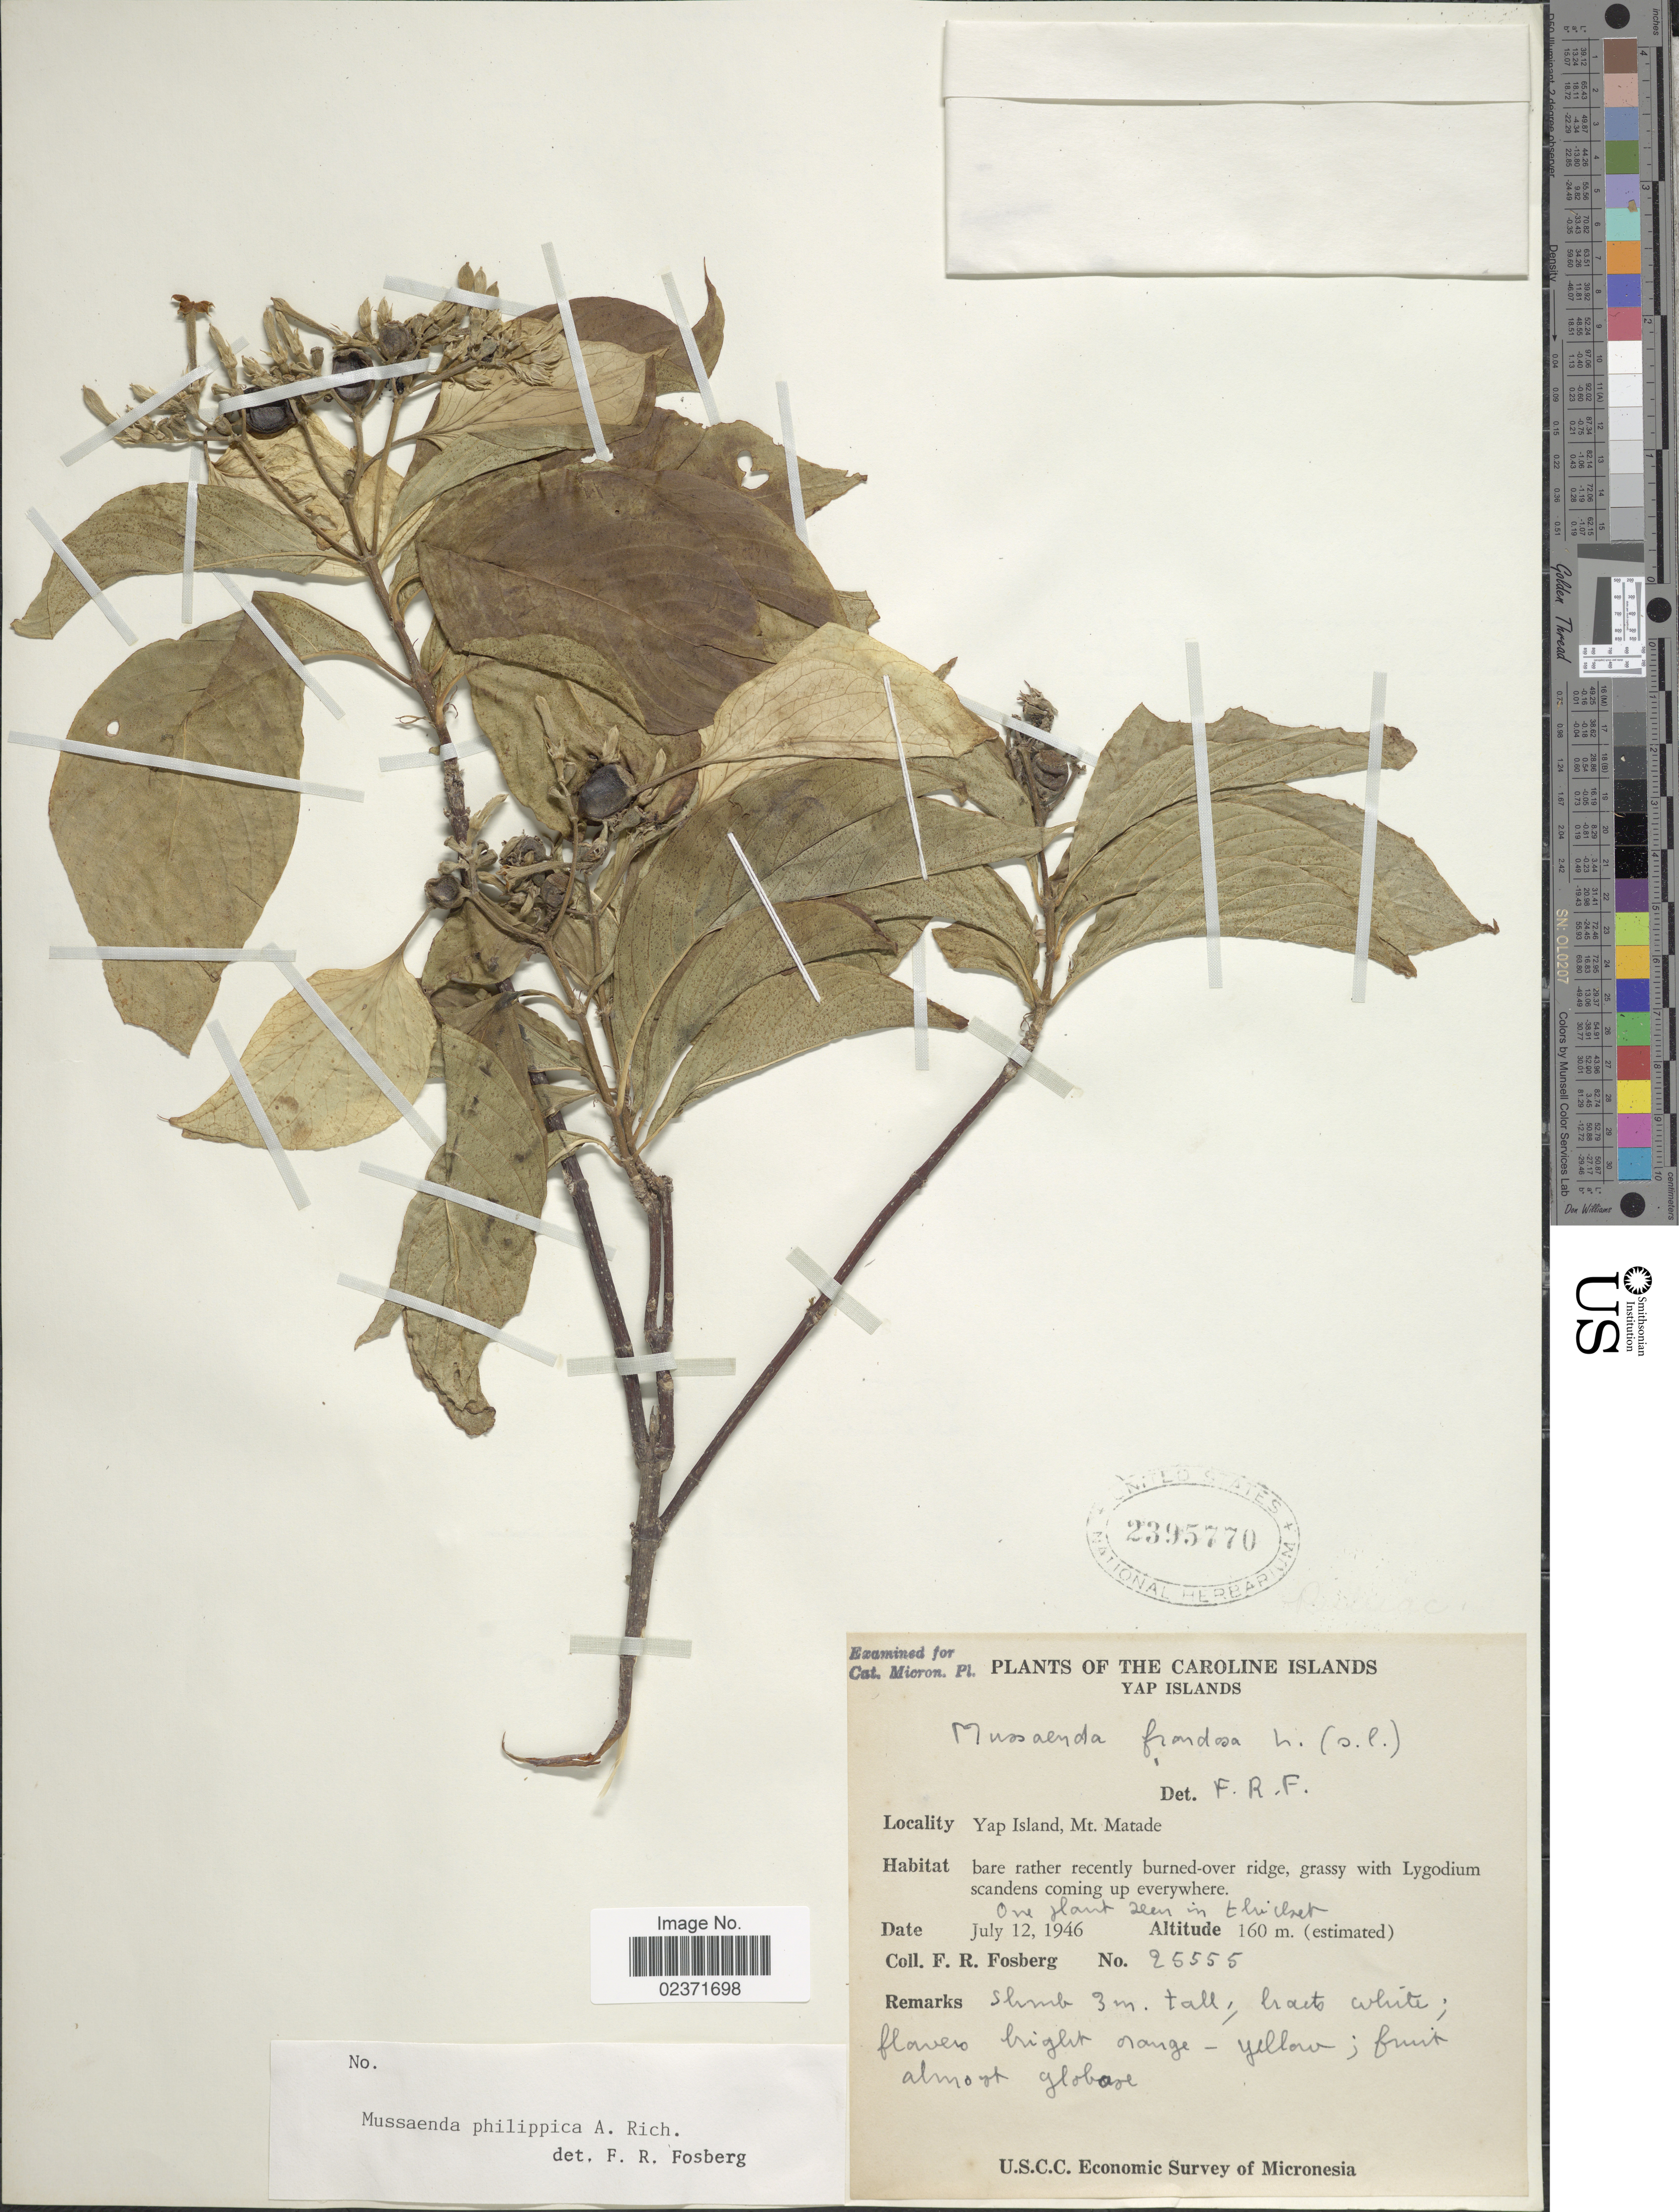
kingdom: Plantae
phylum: Tracheophyta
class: Magnoliopsida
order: Gentianales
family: Rubiaceae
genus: Mussaenda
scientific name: Mussaenda philippica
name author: A. Rich.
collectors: F. R. Fosberg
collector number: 25555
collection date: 1946-07-12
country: Micronesia, Federated States of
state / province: Yap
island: Yap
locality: The Caroline Islands. Yap Islands. Yap Island, Mt. Matade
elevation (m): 160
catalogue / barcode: US 2395770